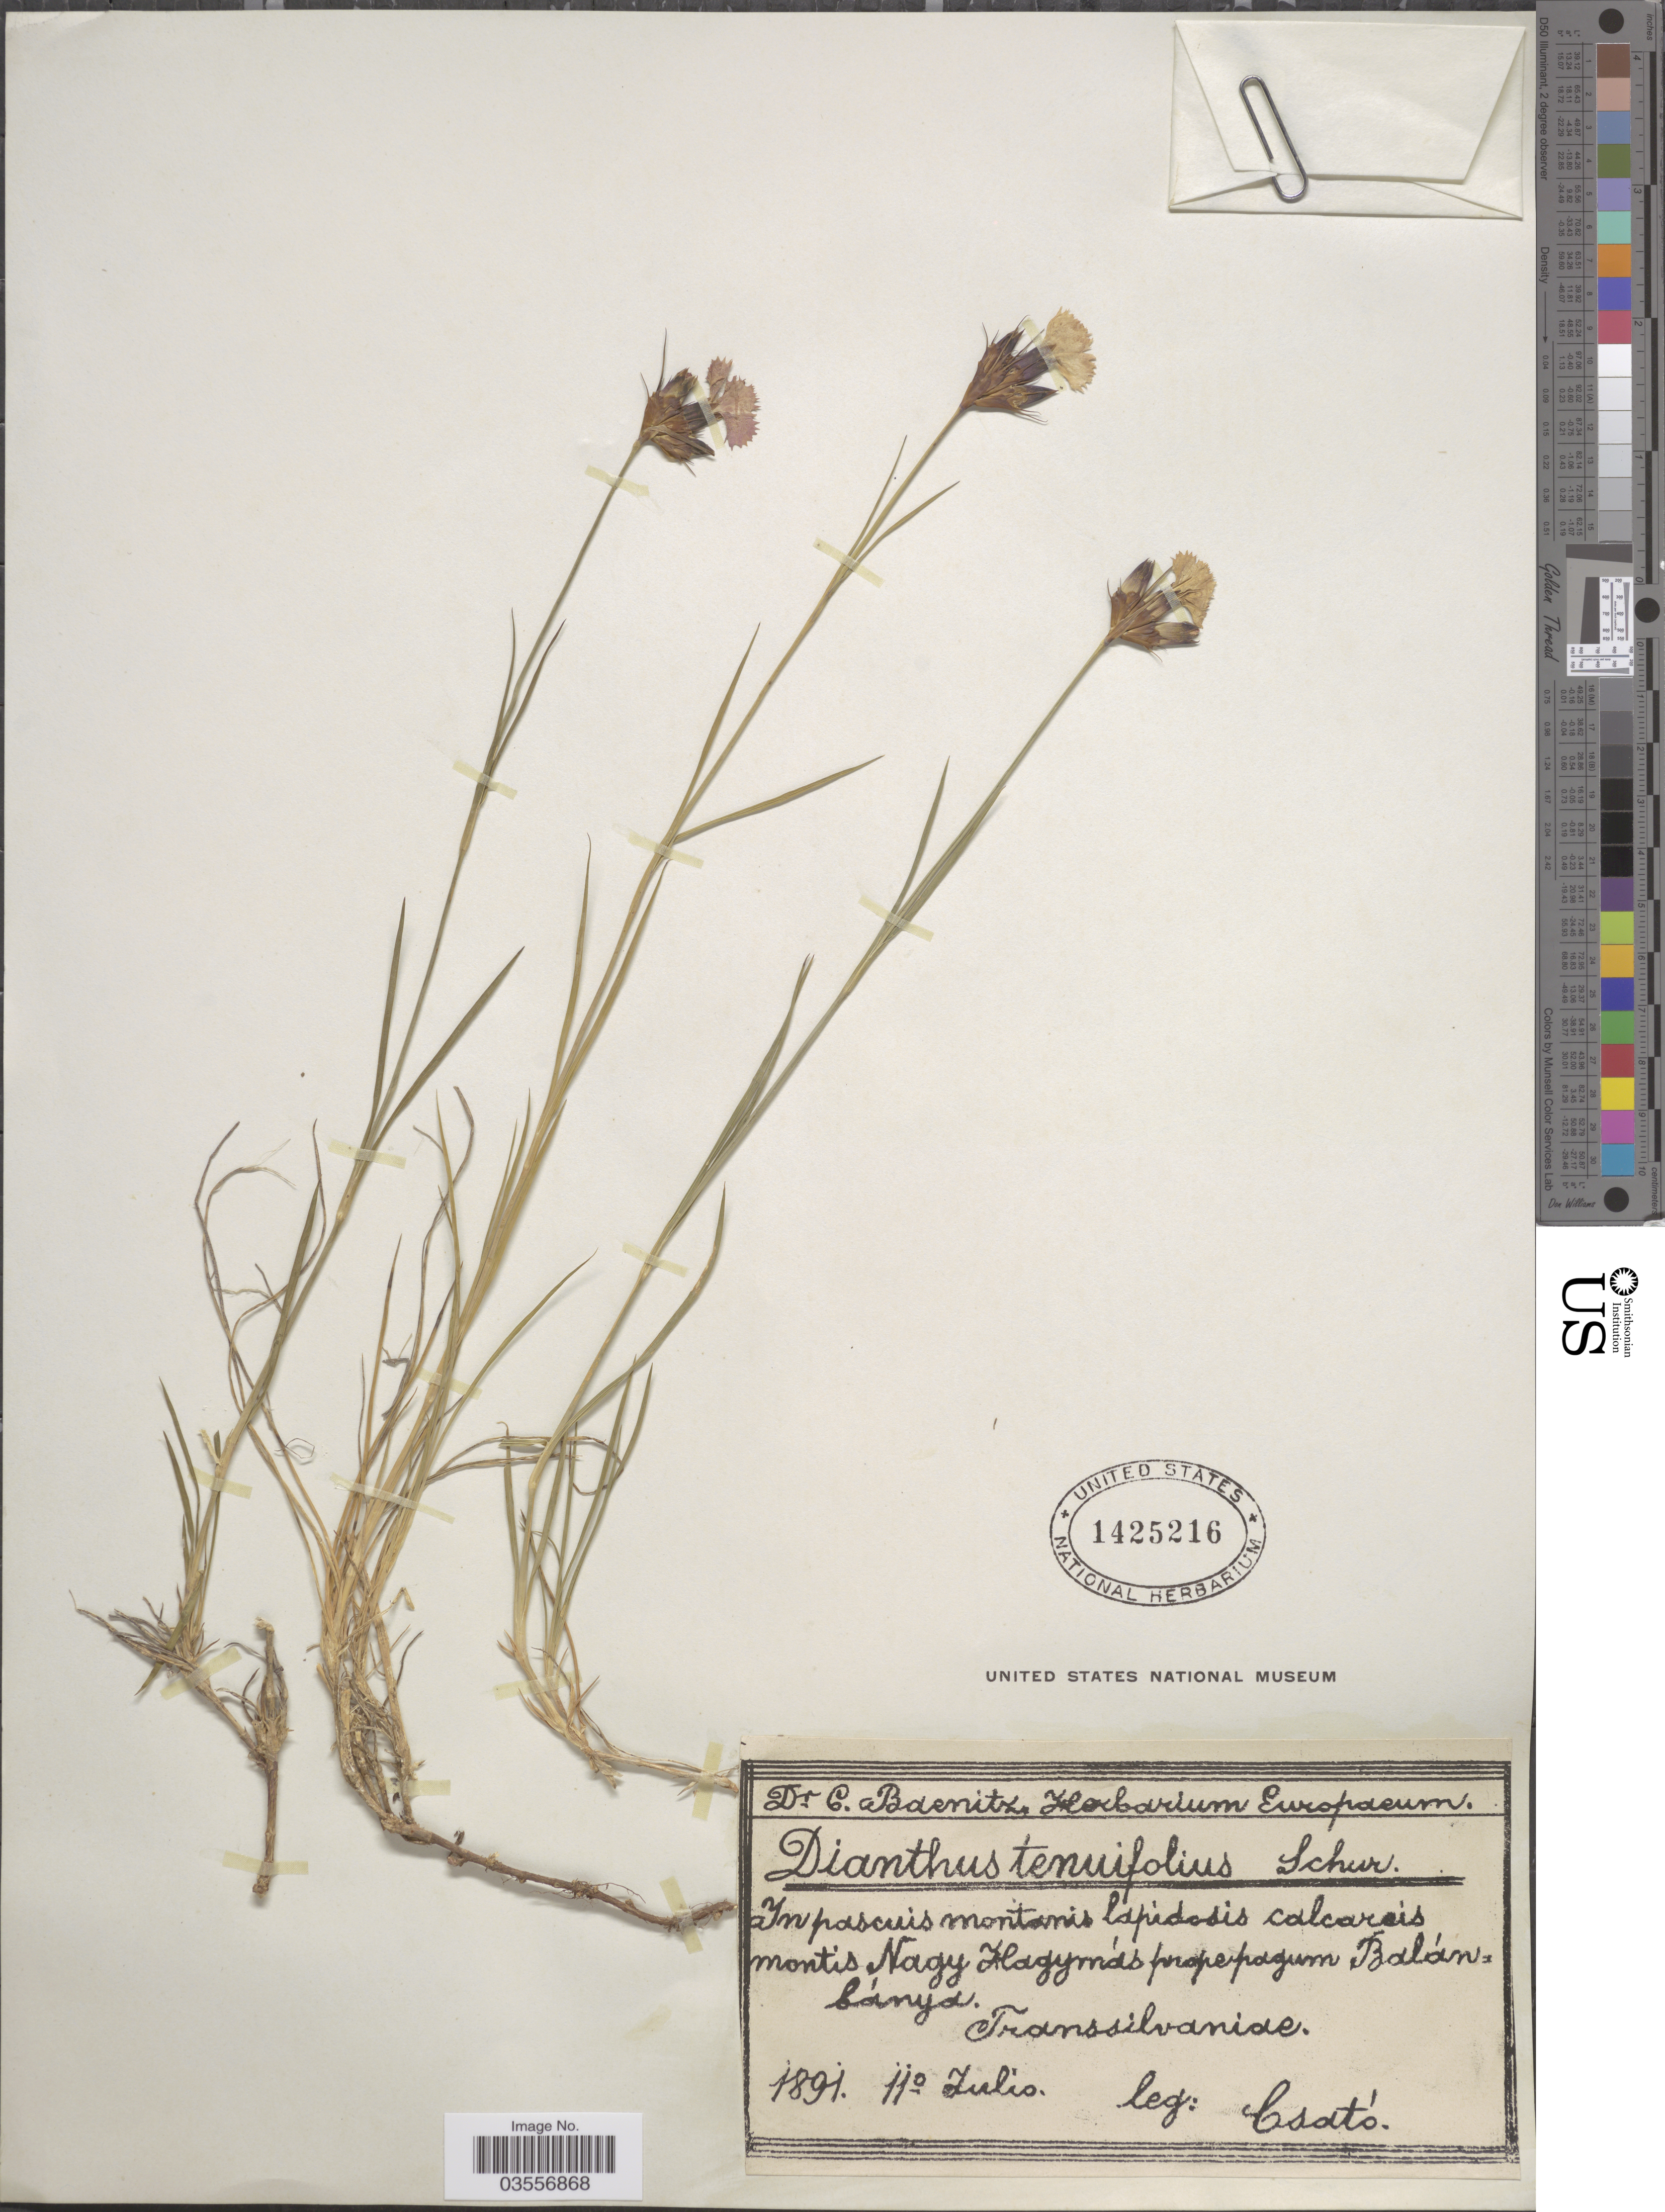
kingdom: Plantae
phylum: Tracheophyta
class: Magnoliopsida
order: Caryophyllales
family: Caryophyllaceae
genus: Dianthus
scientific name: Dianthus tenuifolius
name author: Schur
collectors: Csató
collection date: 1891-07-11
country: Romania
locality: In pascuis montanis lapidosis calcareis montis Nagy Hagymás prope pagum Balán=bányd [interpreted]. Transsilvaniae.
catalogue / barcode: US 1425216